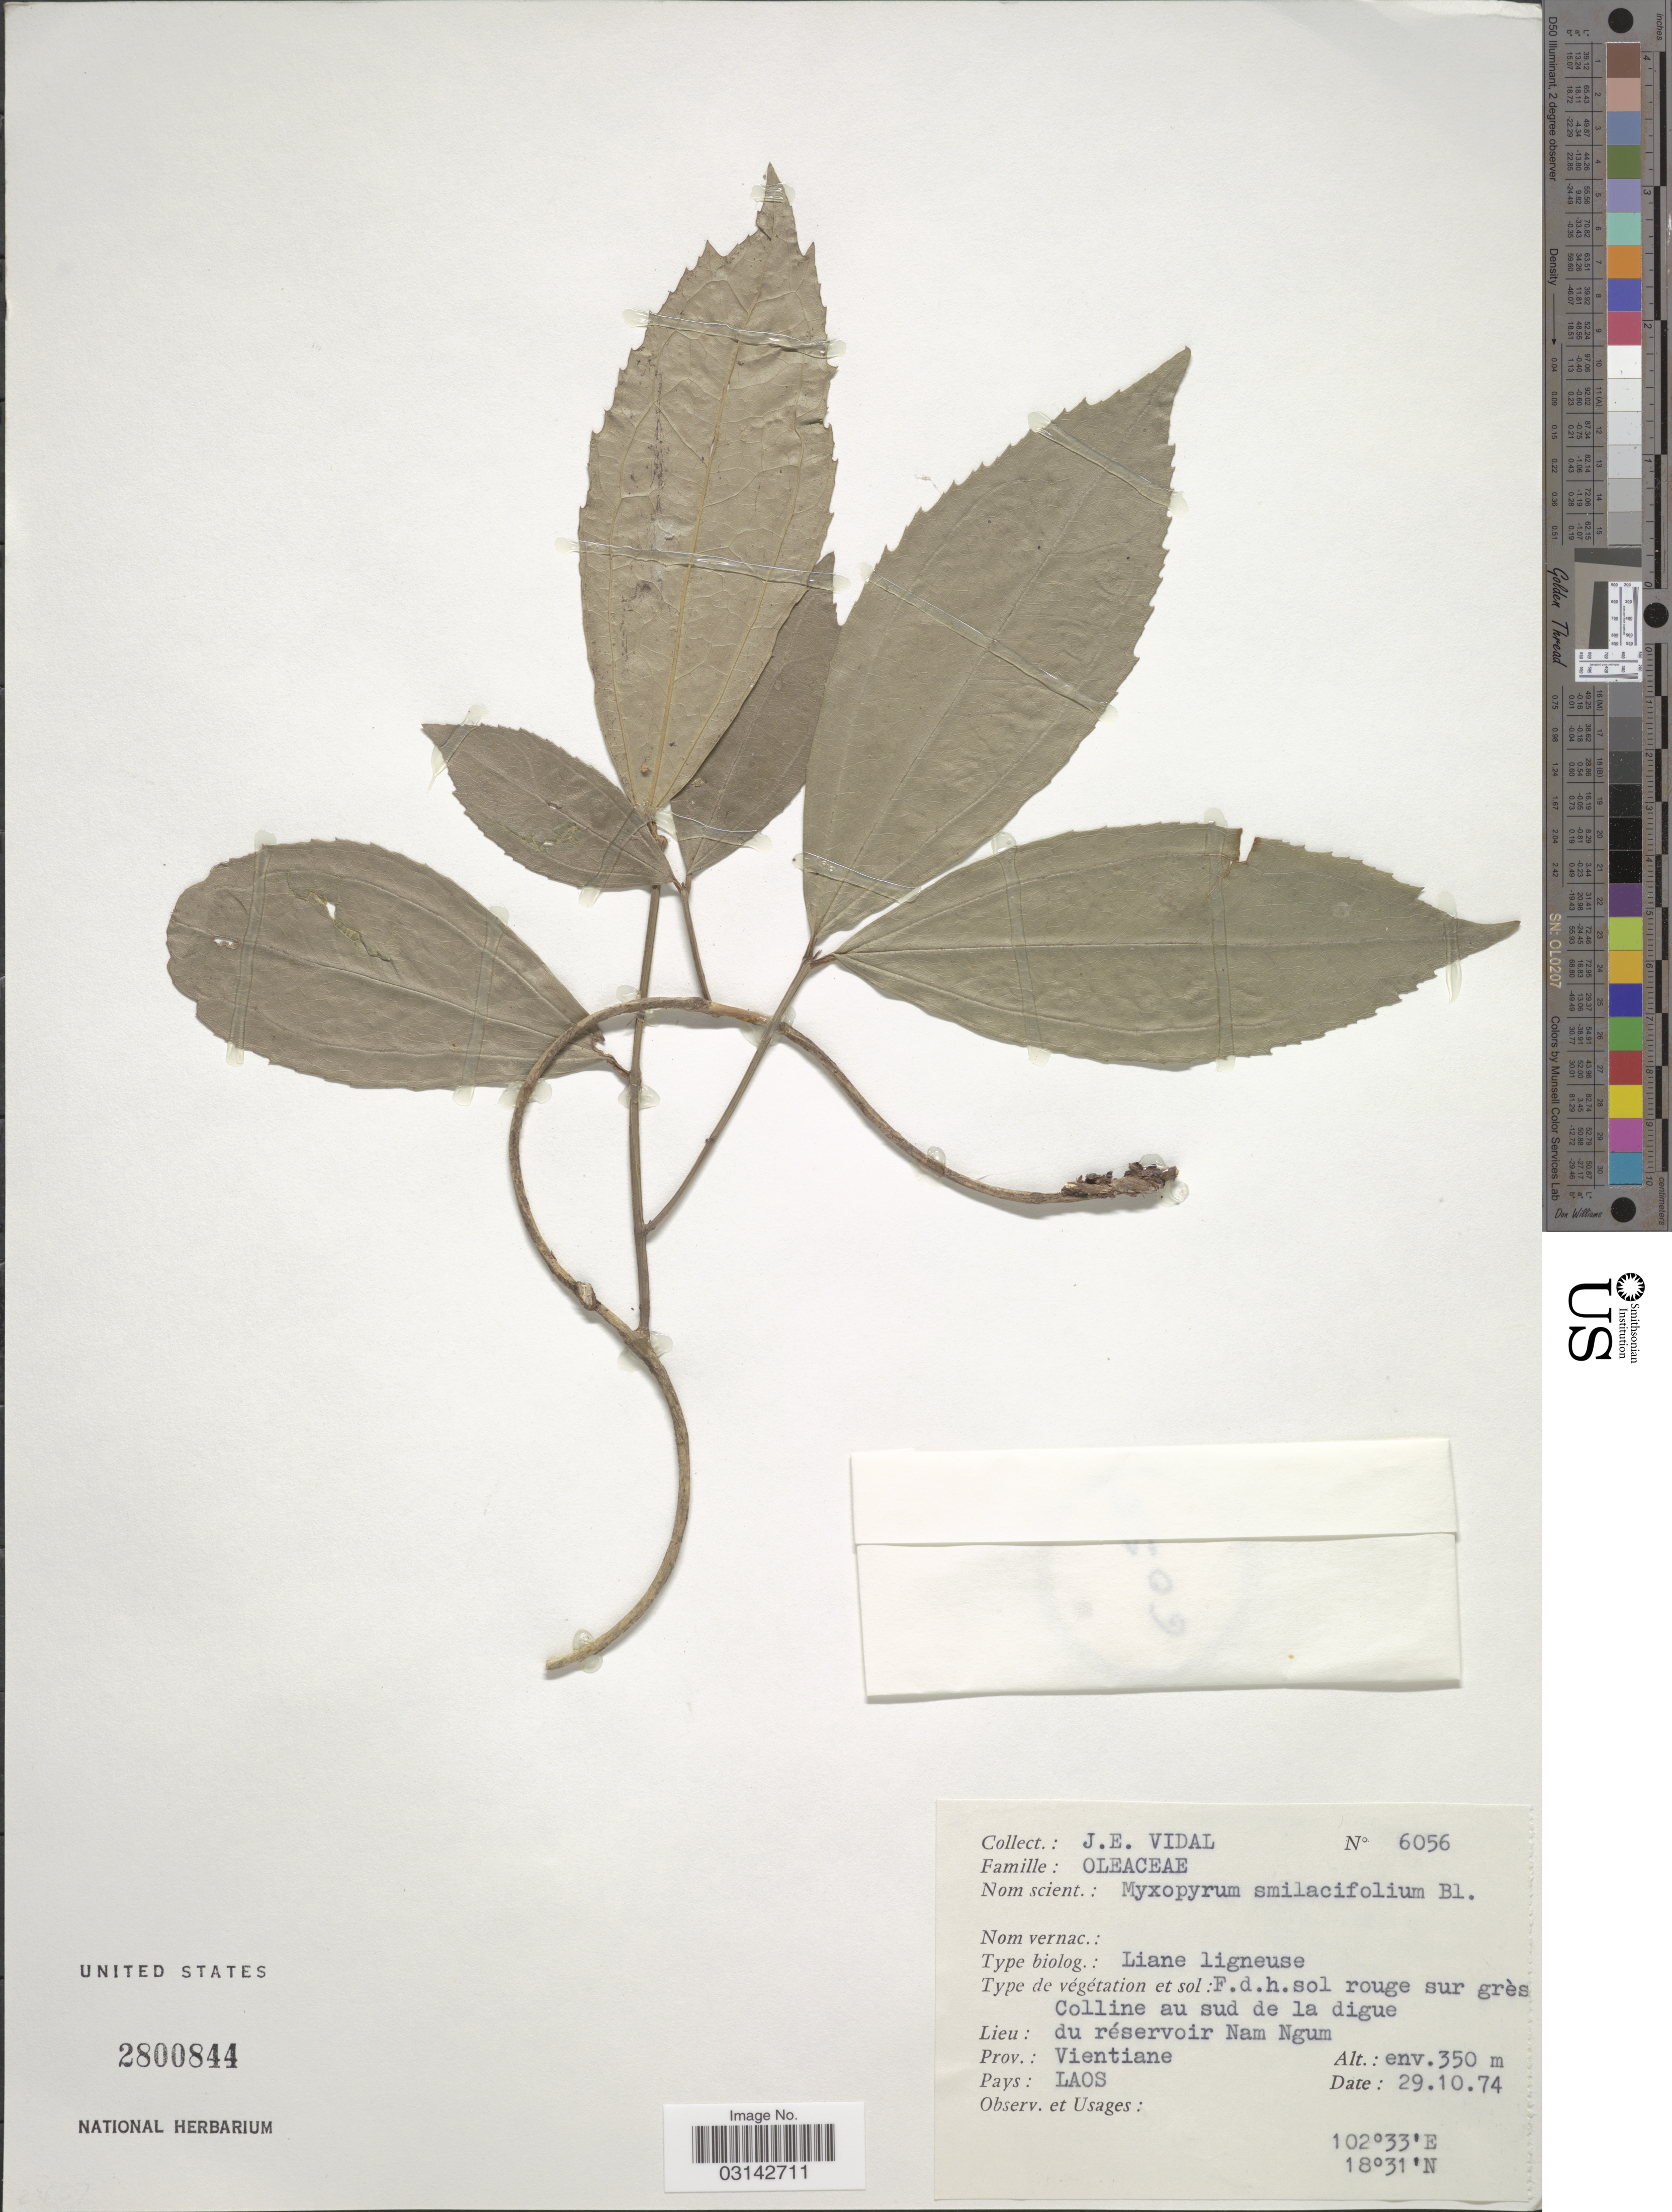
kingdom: Plantae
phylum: Tracheophyta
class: Magnoliopsida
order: Lamiales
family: Oleaceae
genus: Myxopyrum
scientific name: Myxopyrum smilacifolium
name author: Blume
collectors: J. E. Vidal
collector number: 6056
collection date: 1974-10-29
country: Laos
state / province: Viangchan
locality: Du réservoir Nam Ngum, Prov.: Vientiane.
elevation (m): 350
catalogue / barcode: US 2800844